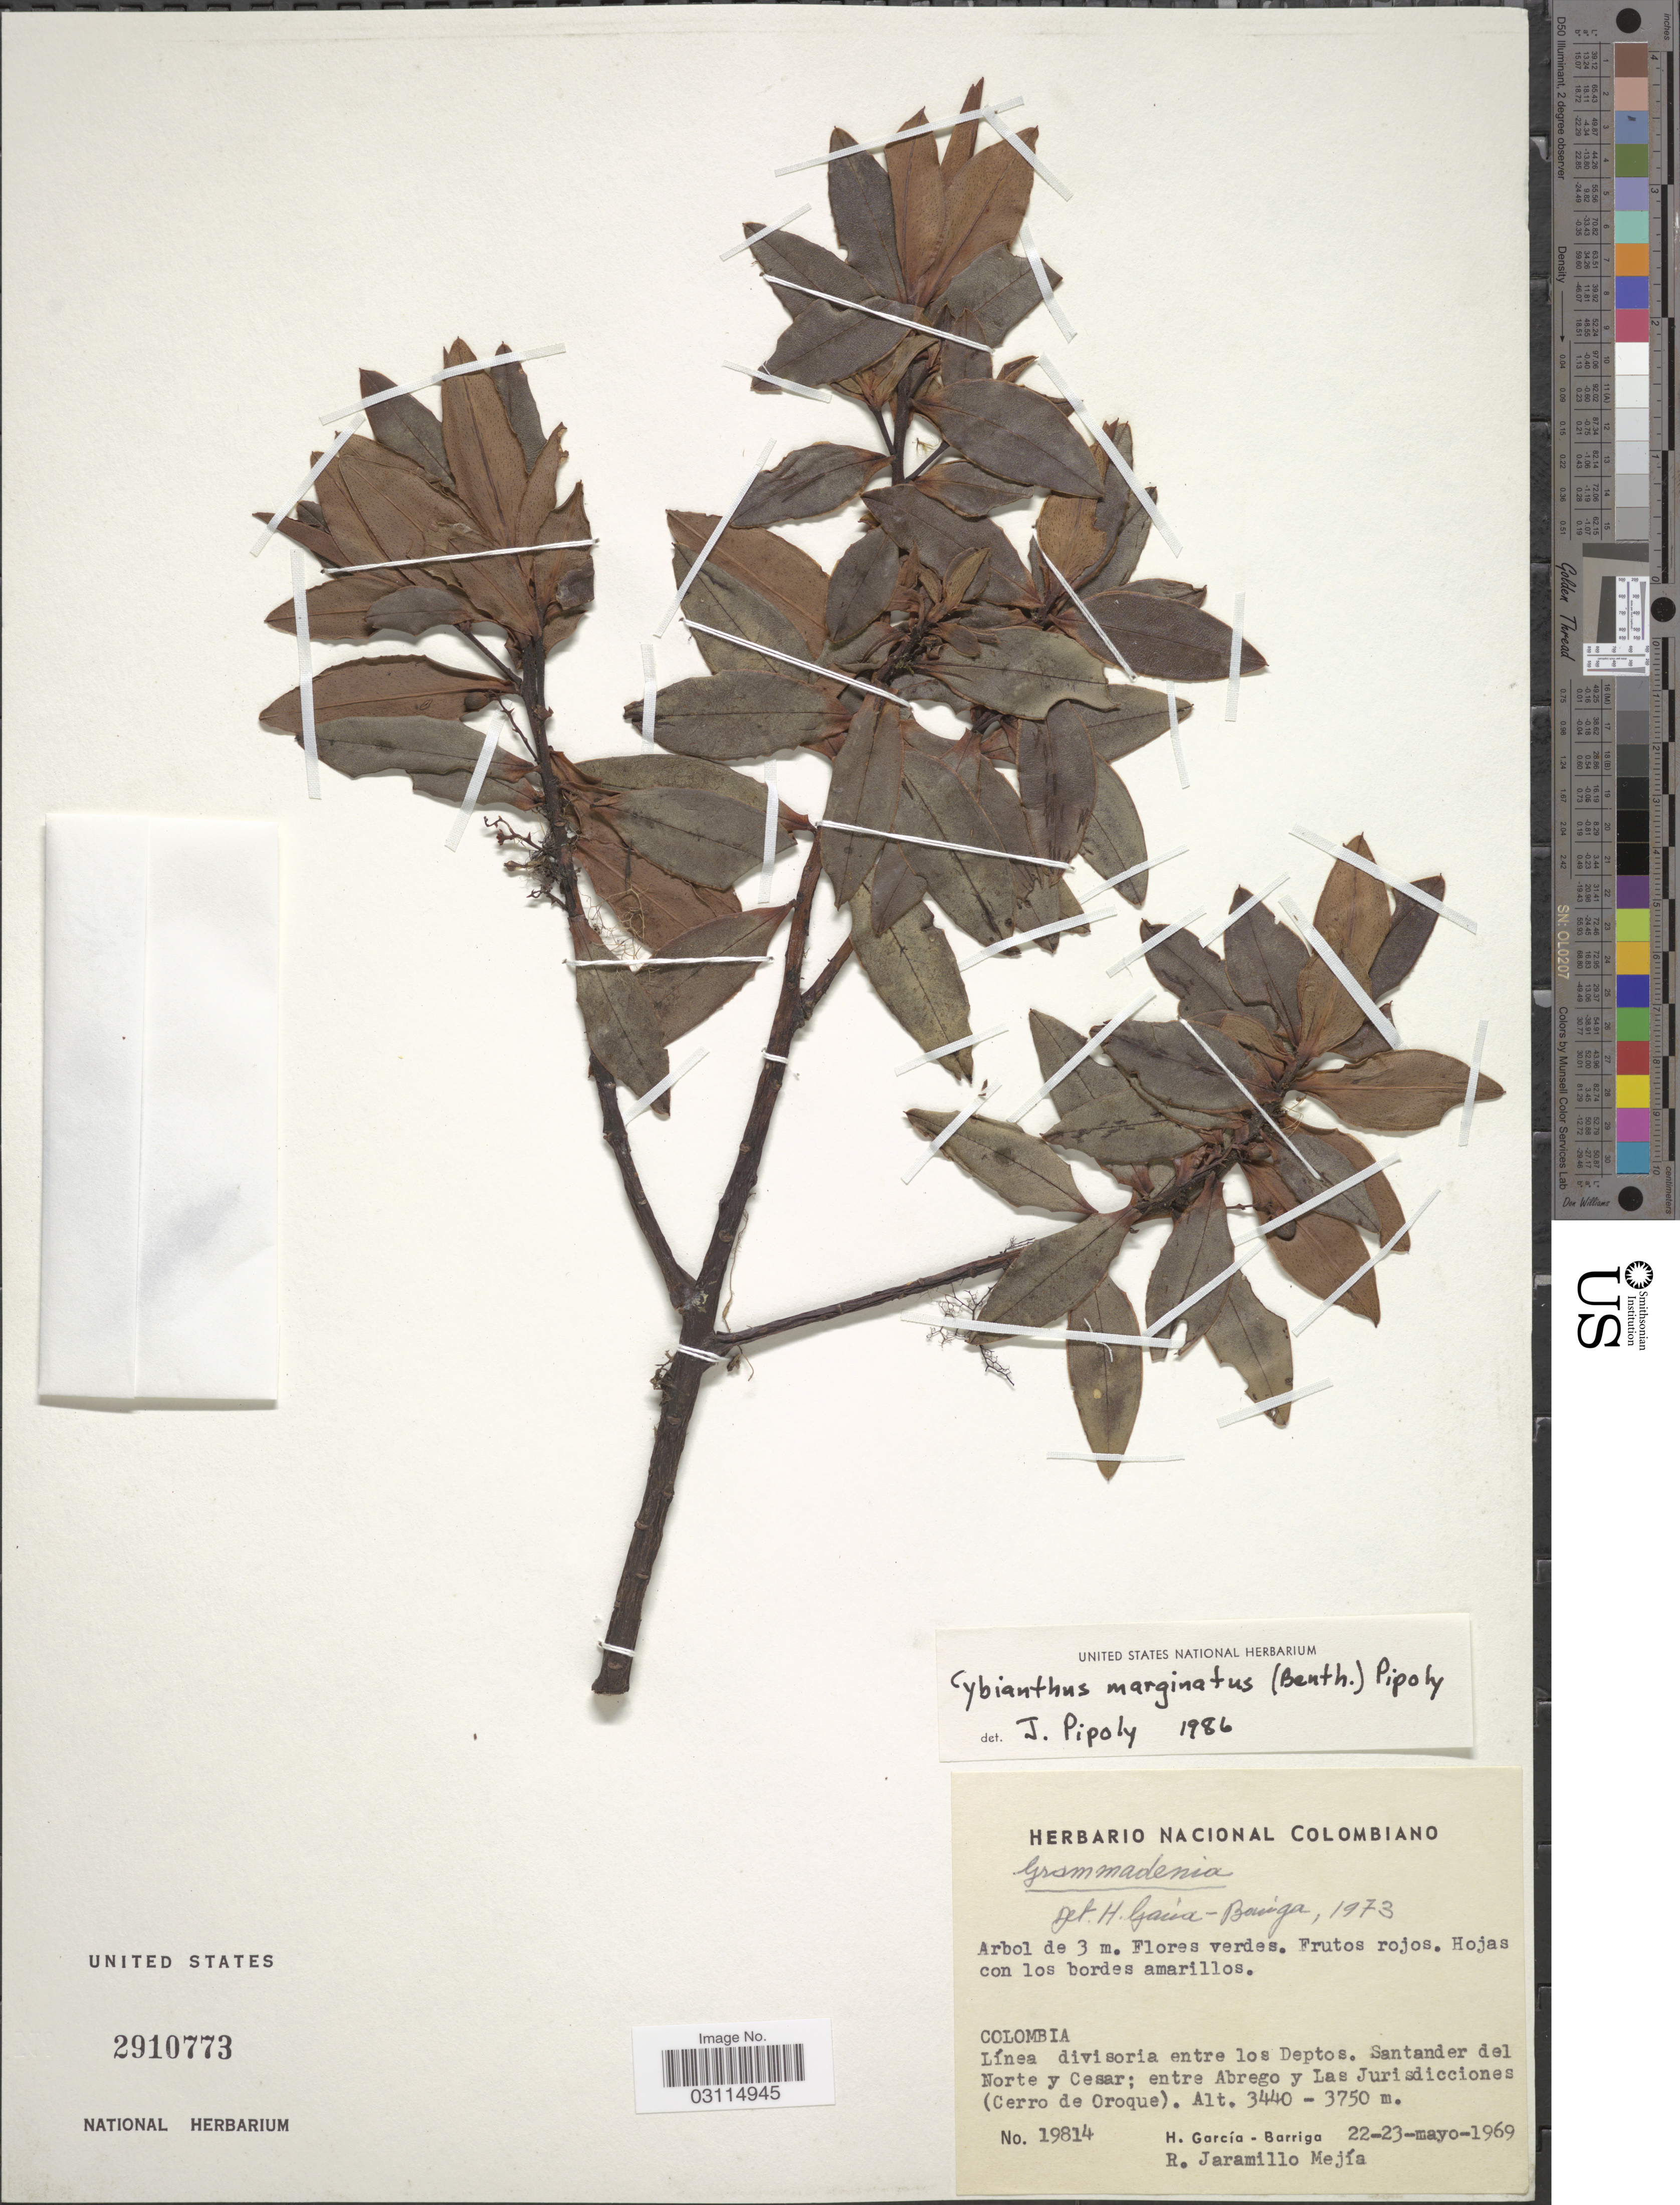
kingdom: Plantae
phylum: Tracheophyta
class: Magnoliopsida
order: Ericales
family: Primulaceae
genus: Cybianthus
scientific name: Cybianthus marginatus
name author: (Benth.) Pipoly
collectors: H. García Barriga & R. Jaramillo M.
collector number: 19814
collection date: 1969-05-22/1969-05-23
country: Colombia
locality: Línea divisoria entre los Deptos. Santander del Norte y Cesar; entre Abrego y Las Jurisdicciones (Cerro de Oroque).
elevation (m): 3440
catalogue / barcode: US 2910773